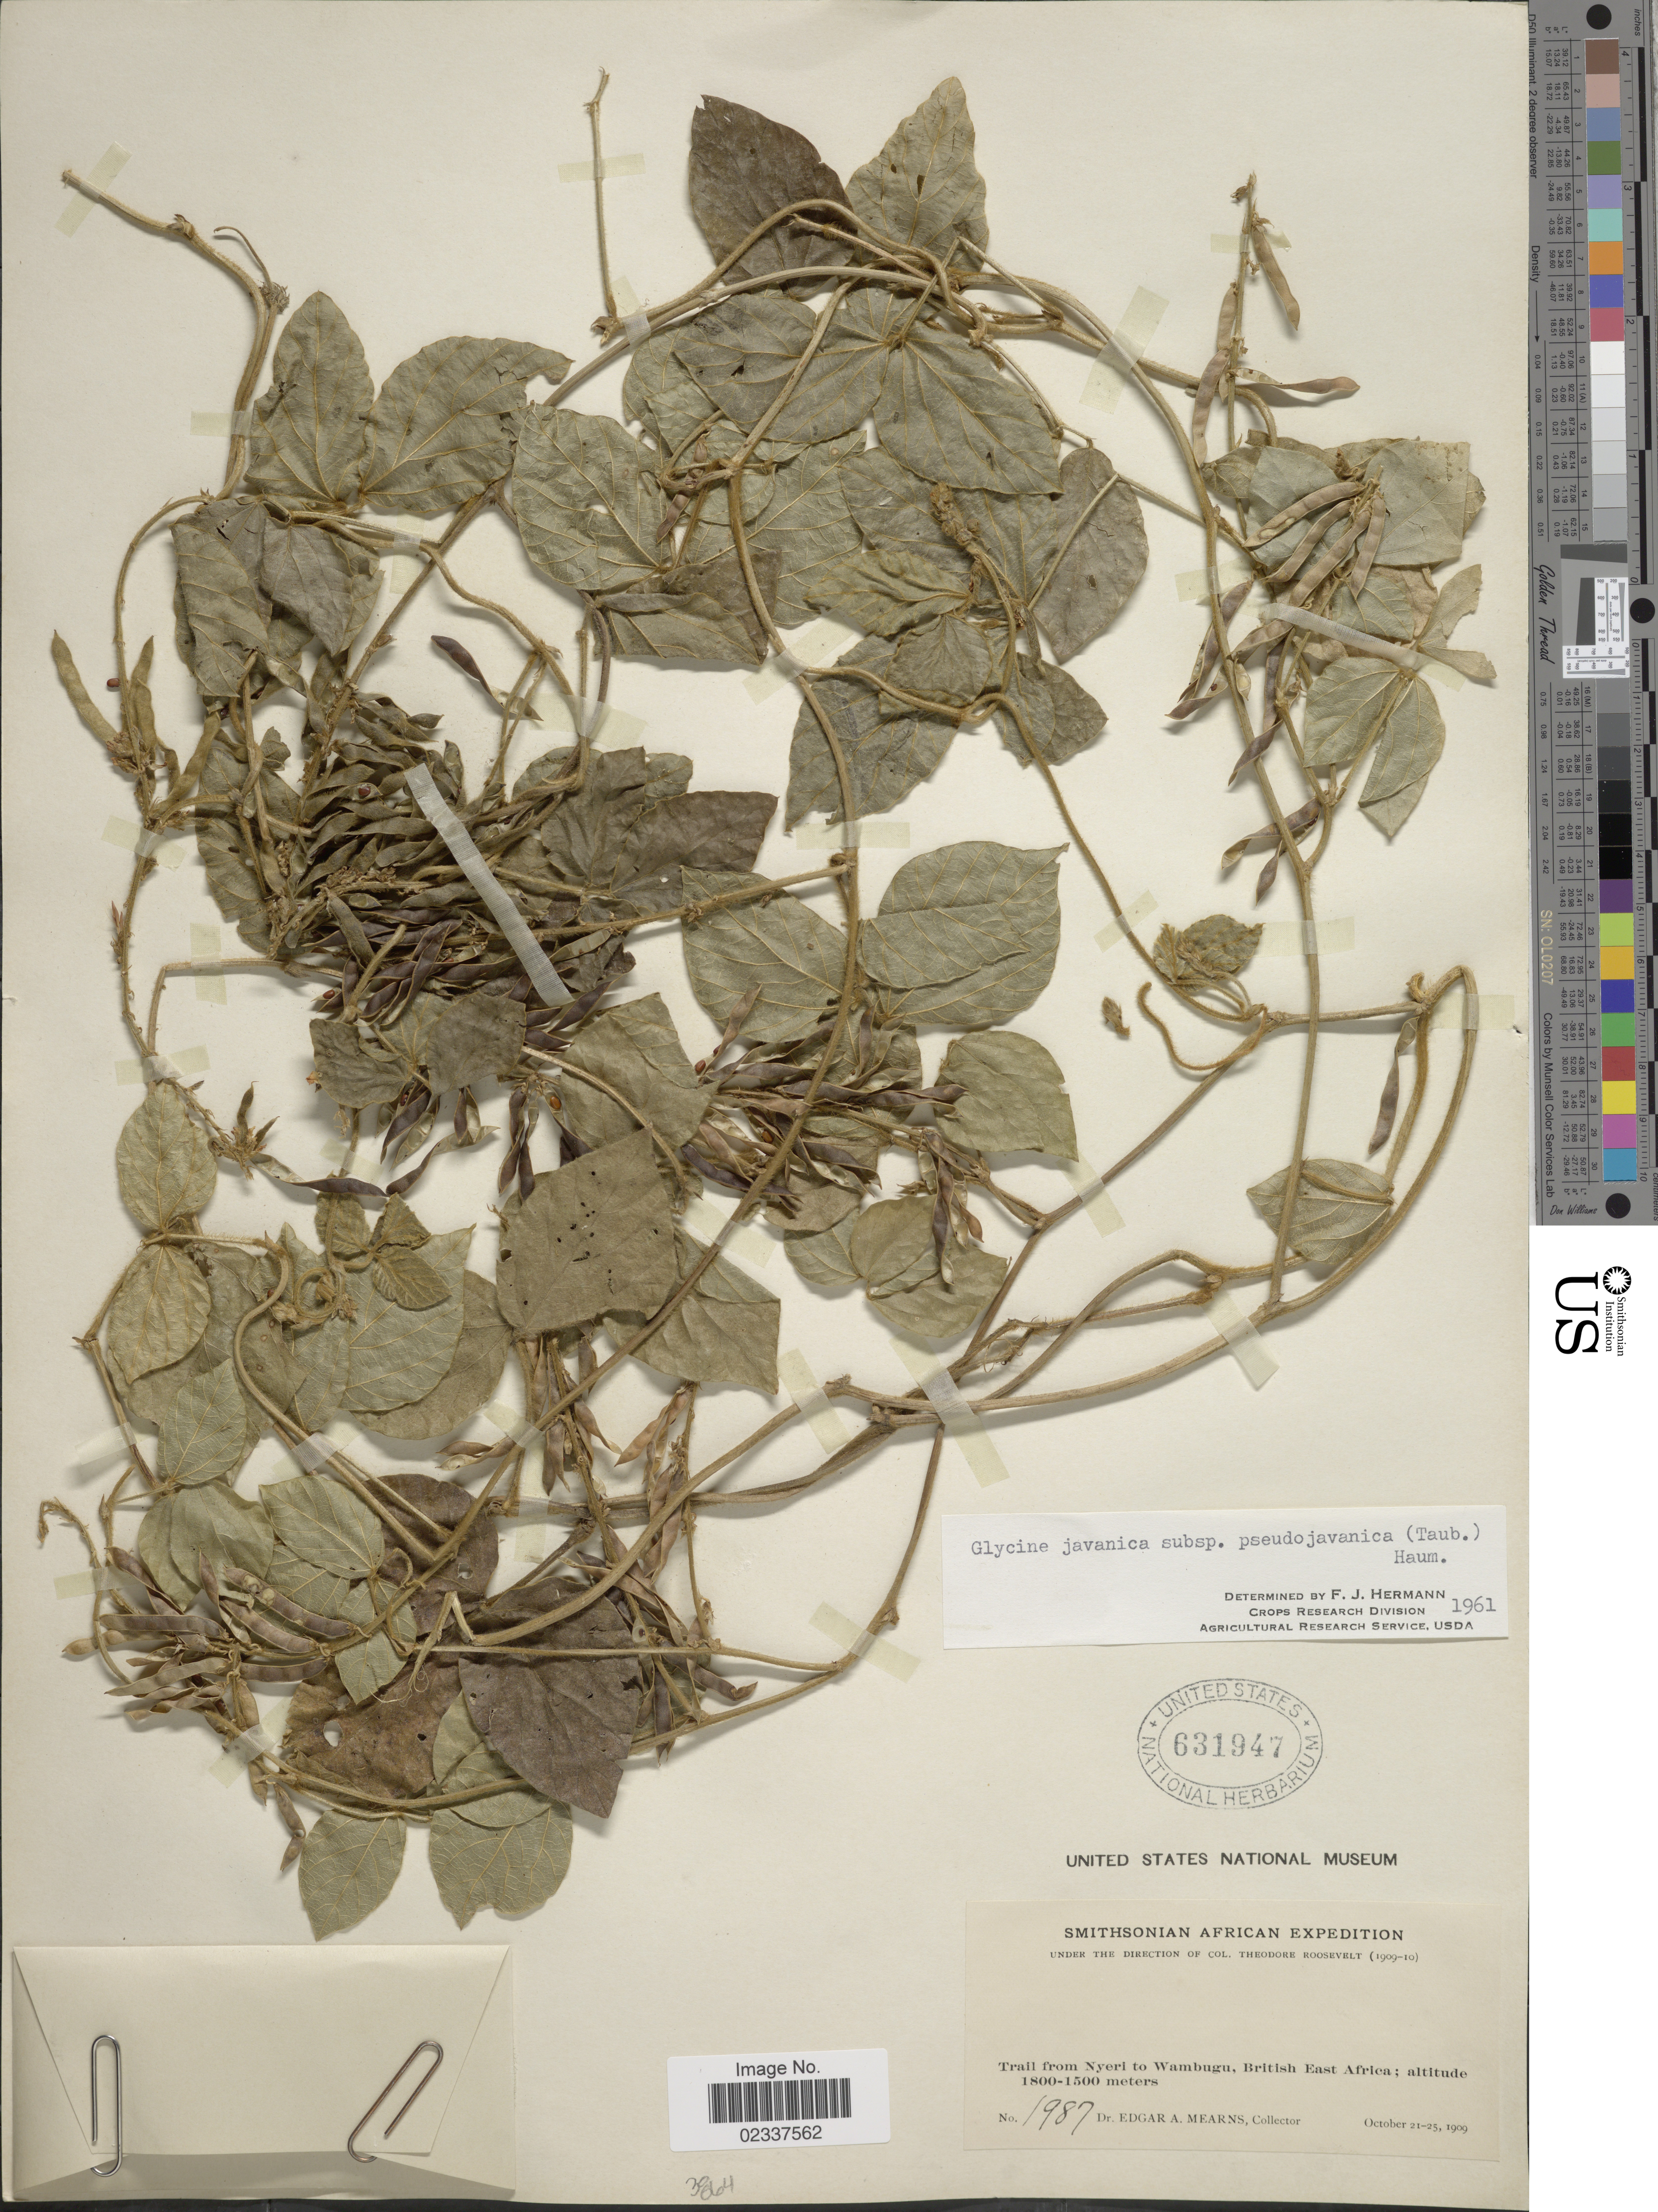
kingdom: Plantae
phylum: Tracheophyta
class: Magnoliopsida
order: Fabales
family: Fabaceae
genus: Glycine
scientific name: Glycine javanica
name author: L.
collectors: E. A. Mearns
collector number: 1987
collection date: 1909-10-21/1909-10-25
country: Kenya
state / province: Nyeri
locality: Trail from Nyeri to Wambugu, British East Africa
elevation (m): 1500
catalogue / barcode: US 631947